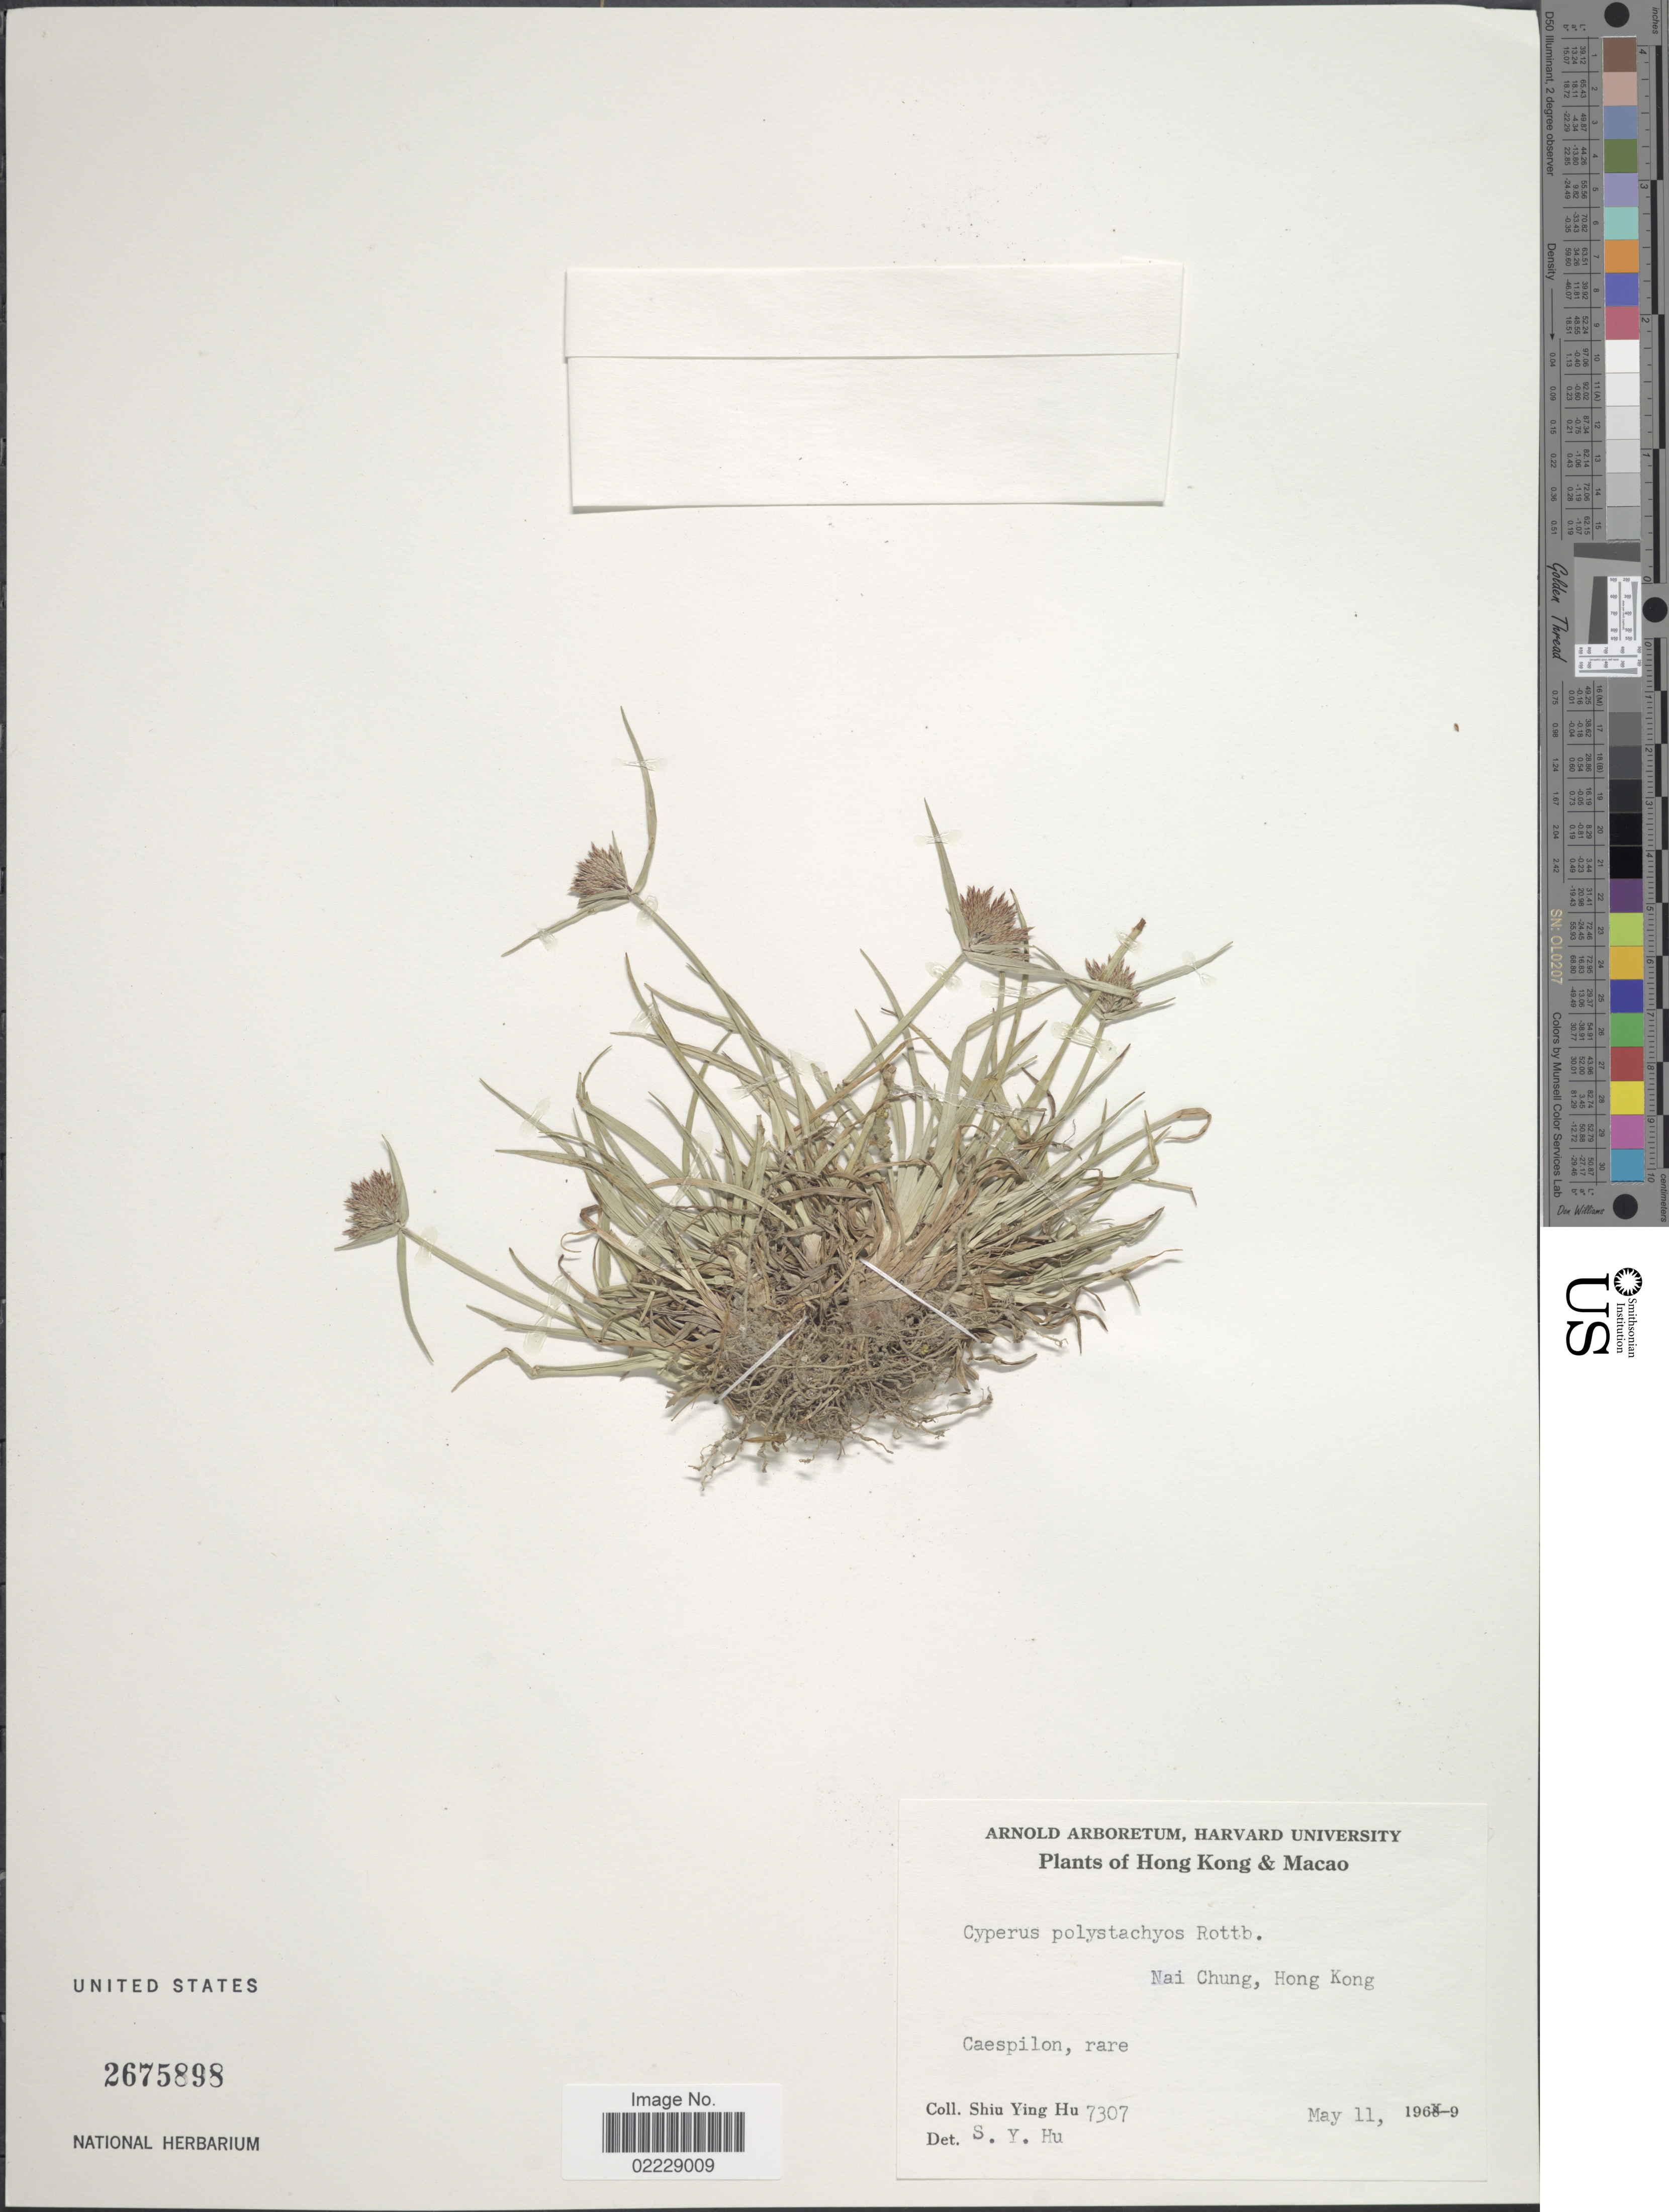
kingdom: Plantae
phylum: Tracheophyta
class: Liliopsida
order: Poales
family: Cyperaceae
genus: Cyperus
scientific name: Cyperus polystachyos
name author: Rottb.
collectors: S. Y. Hu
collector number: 7307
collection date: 1969-05-11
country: China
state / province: Hong Kong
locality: Hong Kong & Macao. Nai Chung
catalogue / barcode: US 2675898